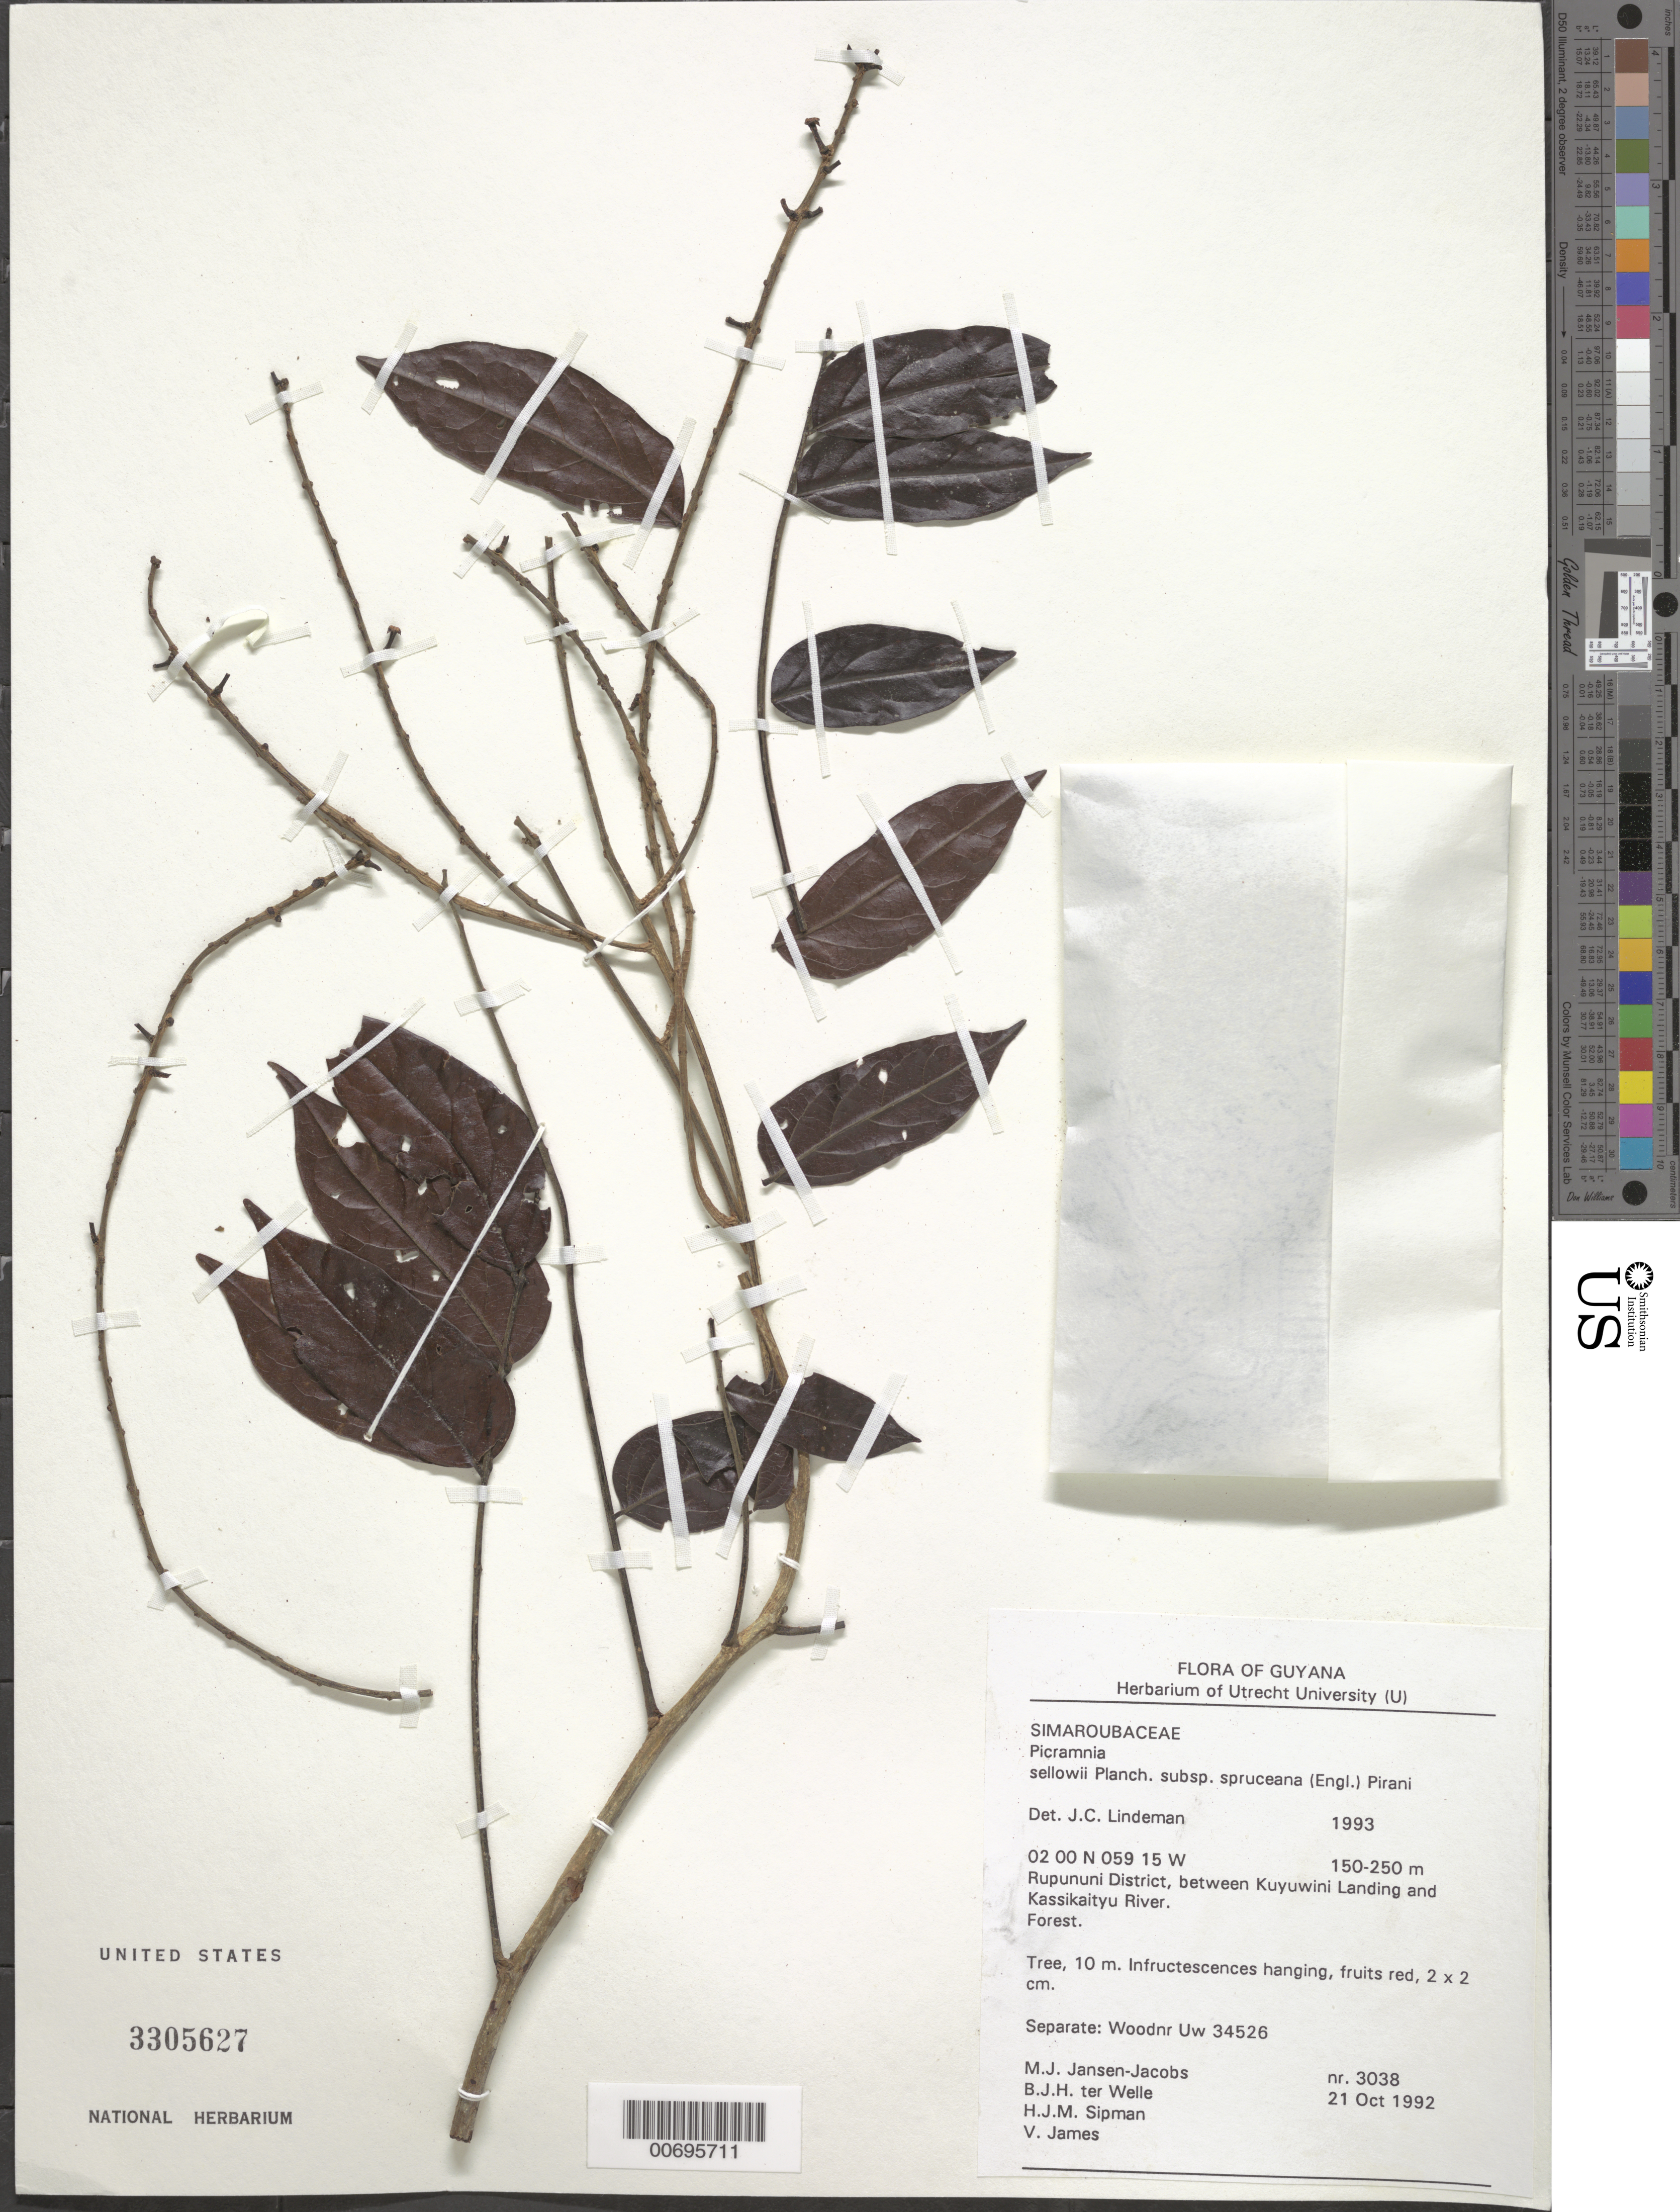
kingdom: Plantae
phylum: Tracheophyta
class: Magnoliopsida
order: Picramniales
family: Picramniaceae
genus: Picramnia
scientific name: Picramnia sellowii subsp. spruceana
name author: (Engl.) Pirani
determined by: Lindeman, J. C.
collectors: M. J. Jansen-Jacobs, B. Welle, H. J. M. Sipman & V. James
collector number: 3138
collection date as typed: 21-Oct-92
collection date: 1992-10-21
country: Guyana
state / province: U. Takutu-U. Essequibo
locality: Kuyuwini Landing, Kuyuwini River, Rupununi District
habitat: Forest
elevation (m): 150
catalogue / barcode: US 3305627